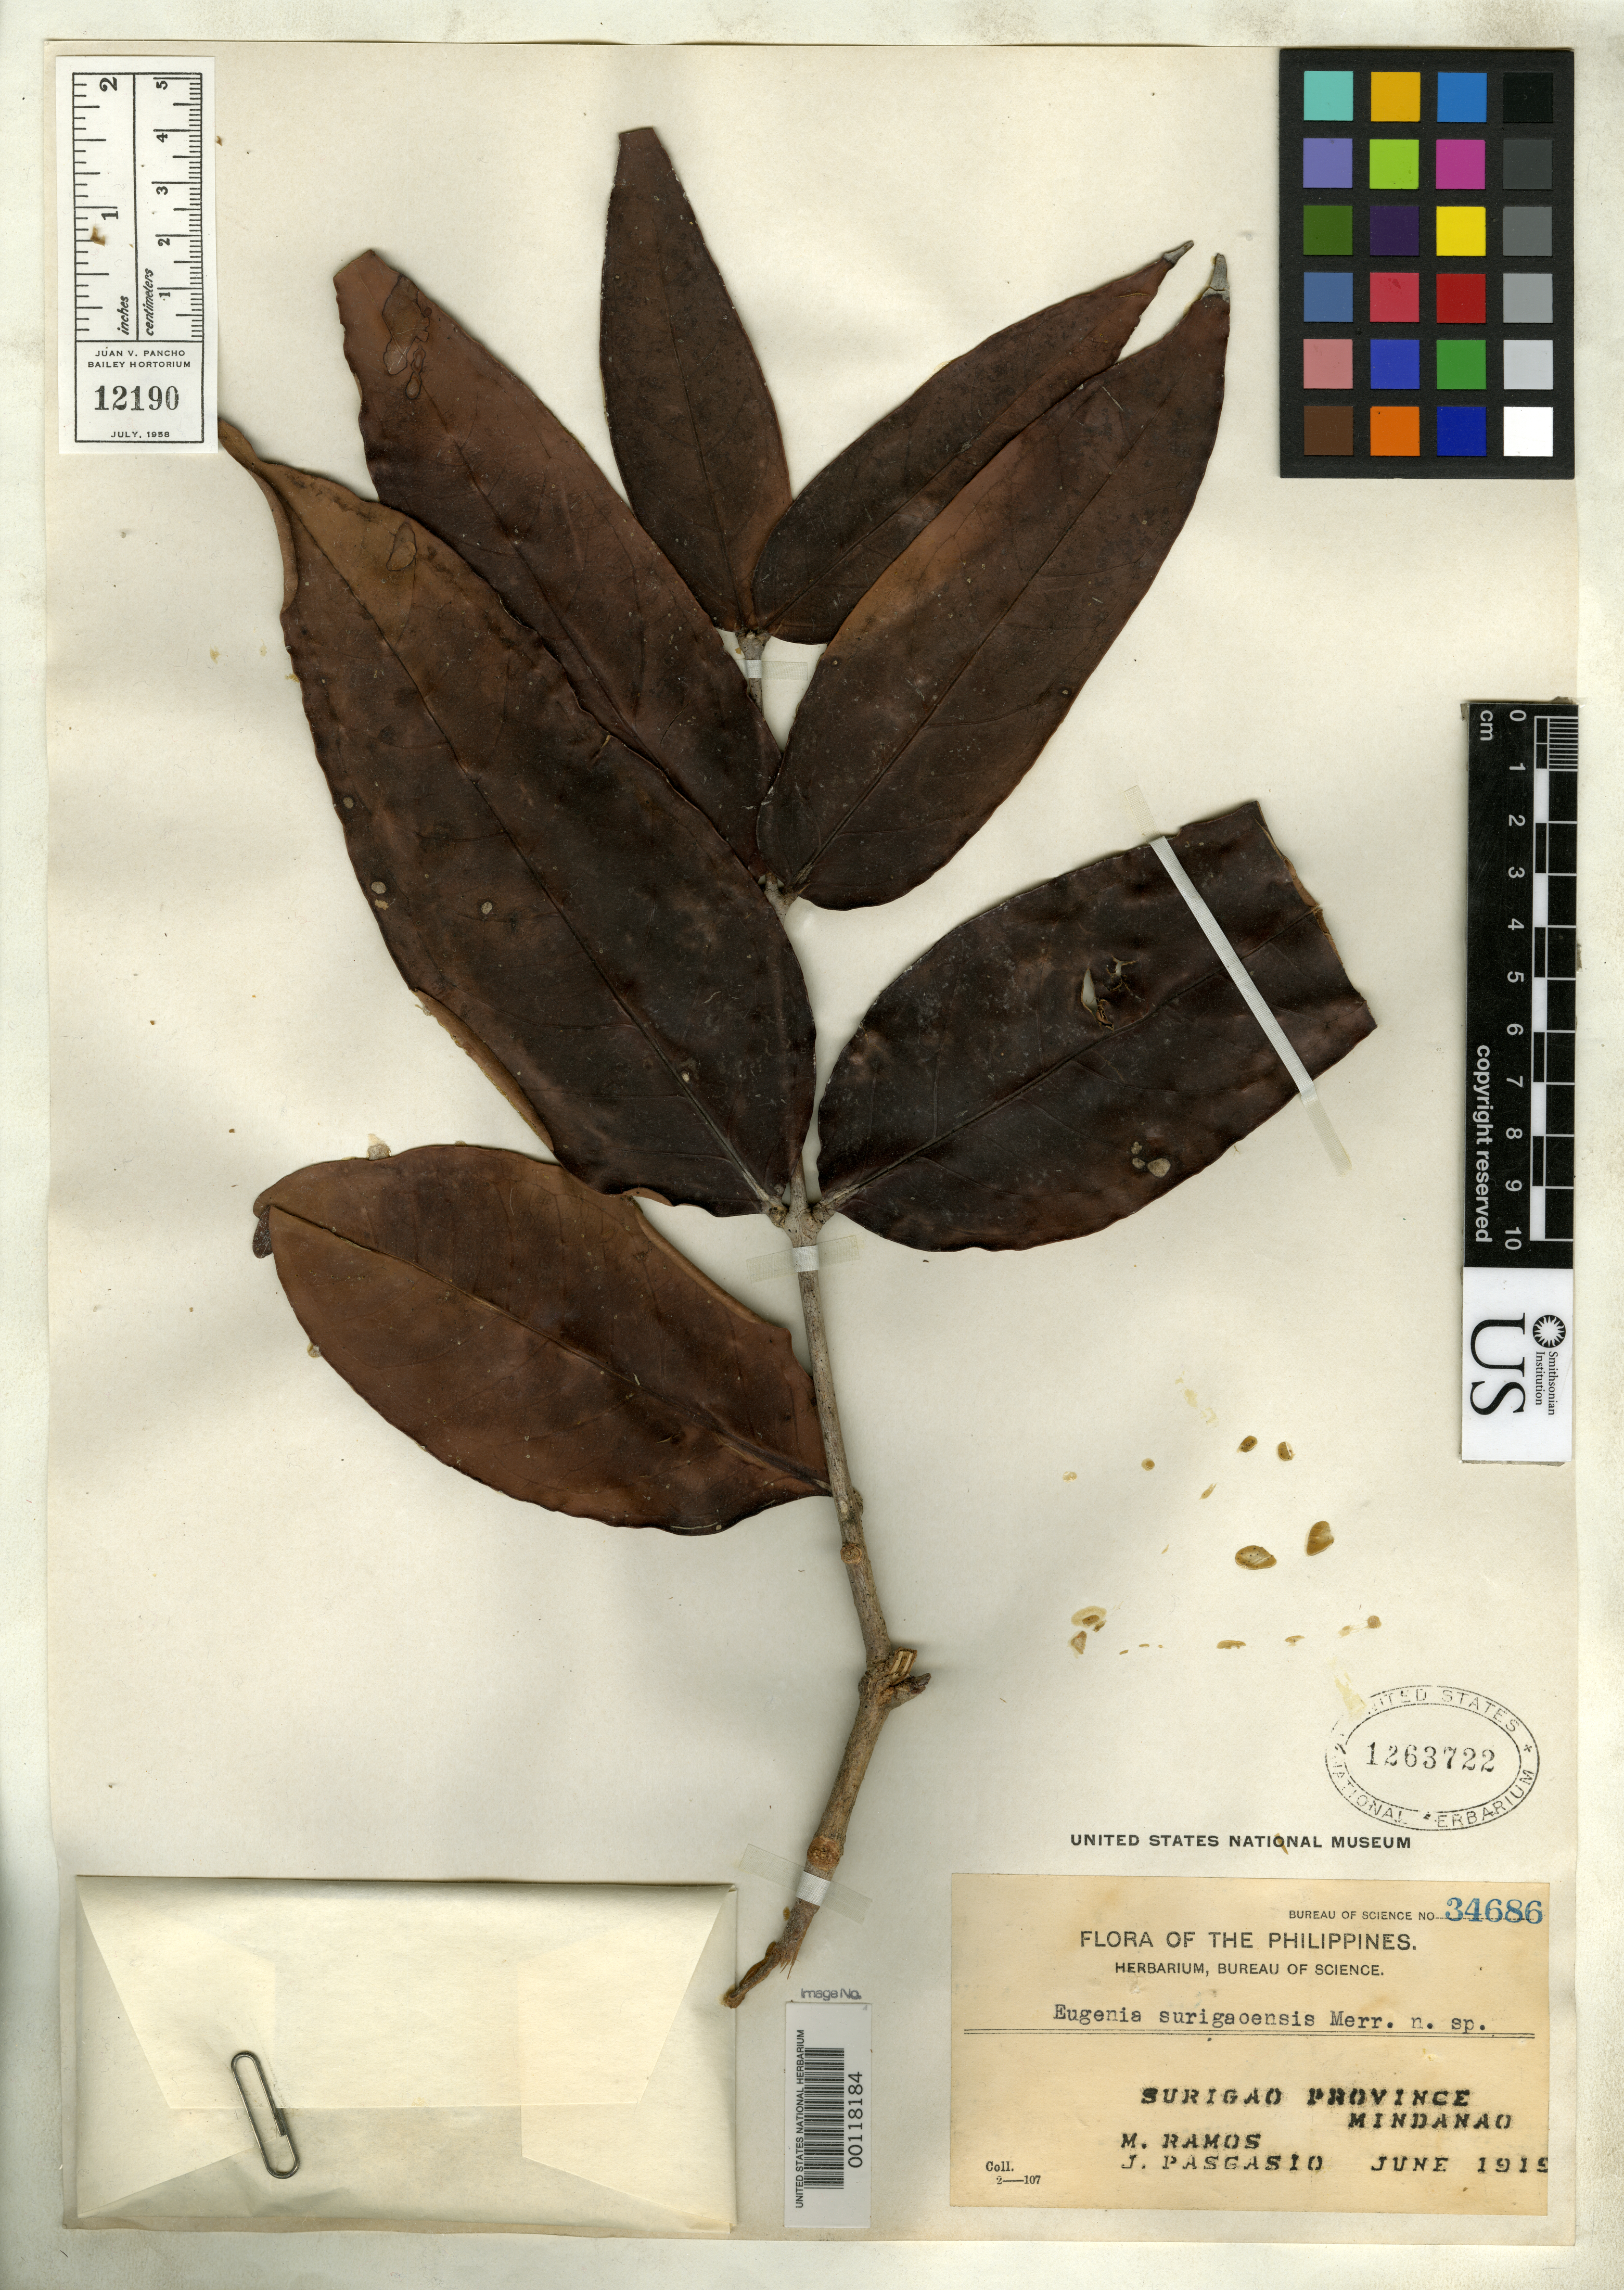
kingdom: Plantae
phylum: Tracheophyta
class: Magnoliopsida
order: Myrtales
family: Myrtaceae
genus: Eugenia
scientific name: Eugenia surigaensis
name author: Merr.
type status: Isotype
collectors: M. Ramos & J. Pascasio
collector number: Bur. Sci. 34686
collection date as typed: Jun 1919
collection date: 1919-06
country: Philippines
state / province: Caraga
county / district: Surigao del Norte / Surigao del Sur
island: Mindanao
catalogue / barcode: US 1263722